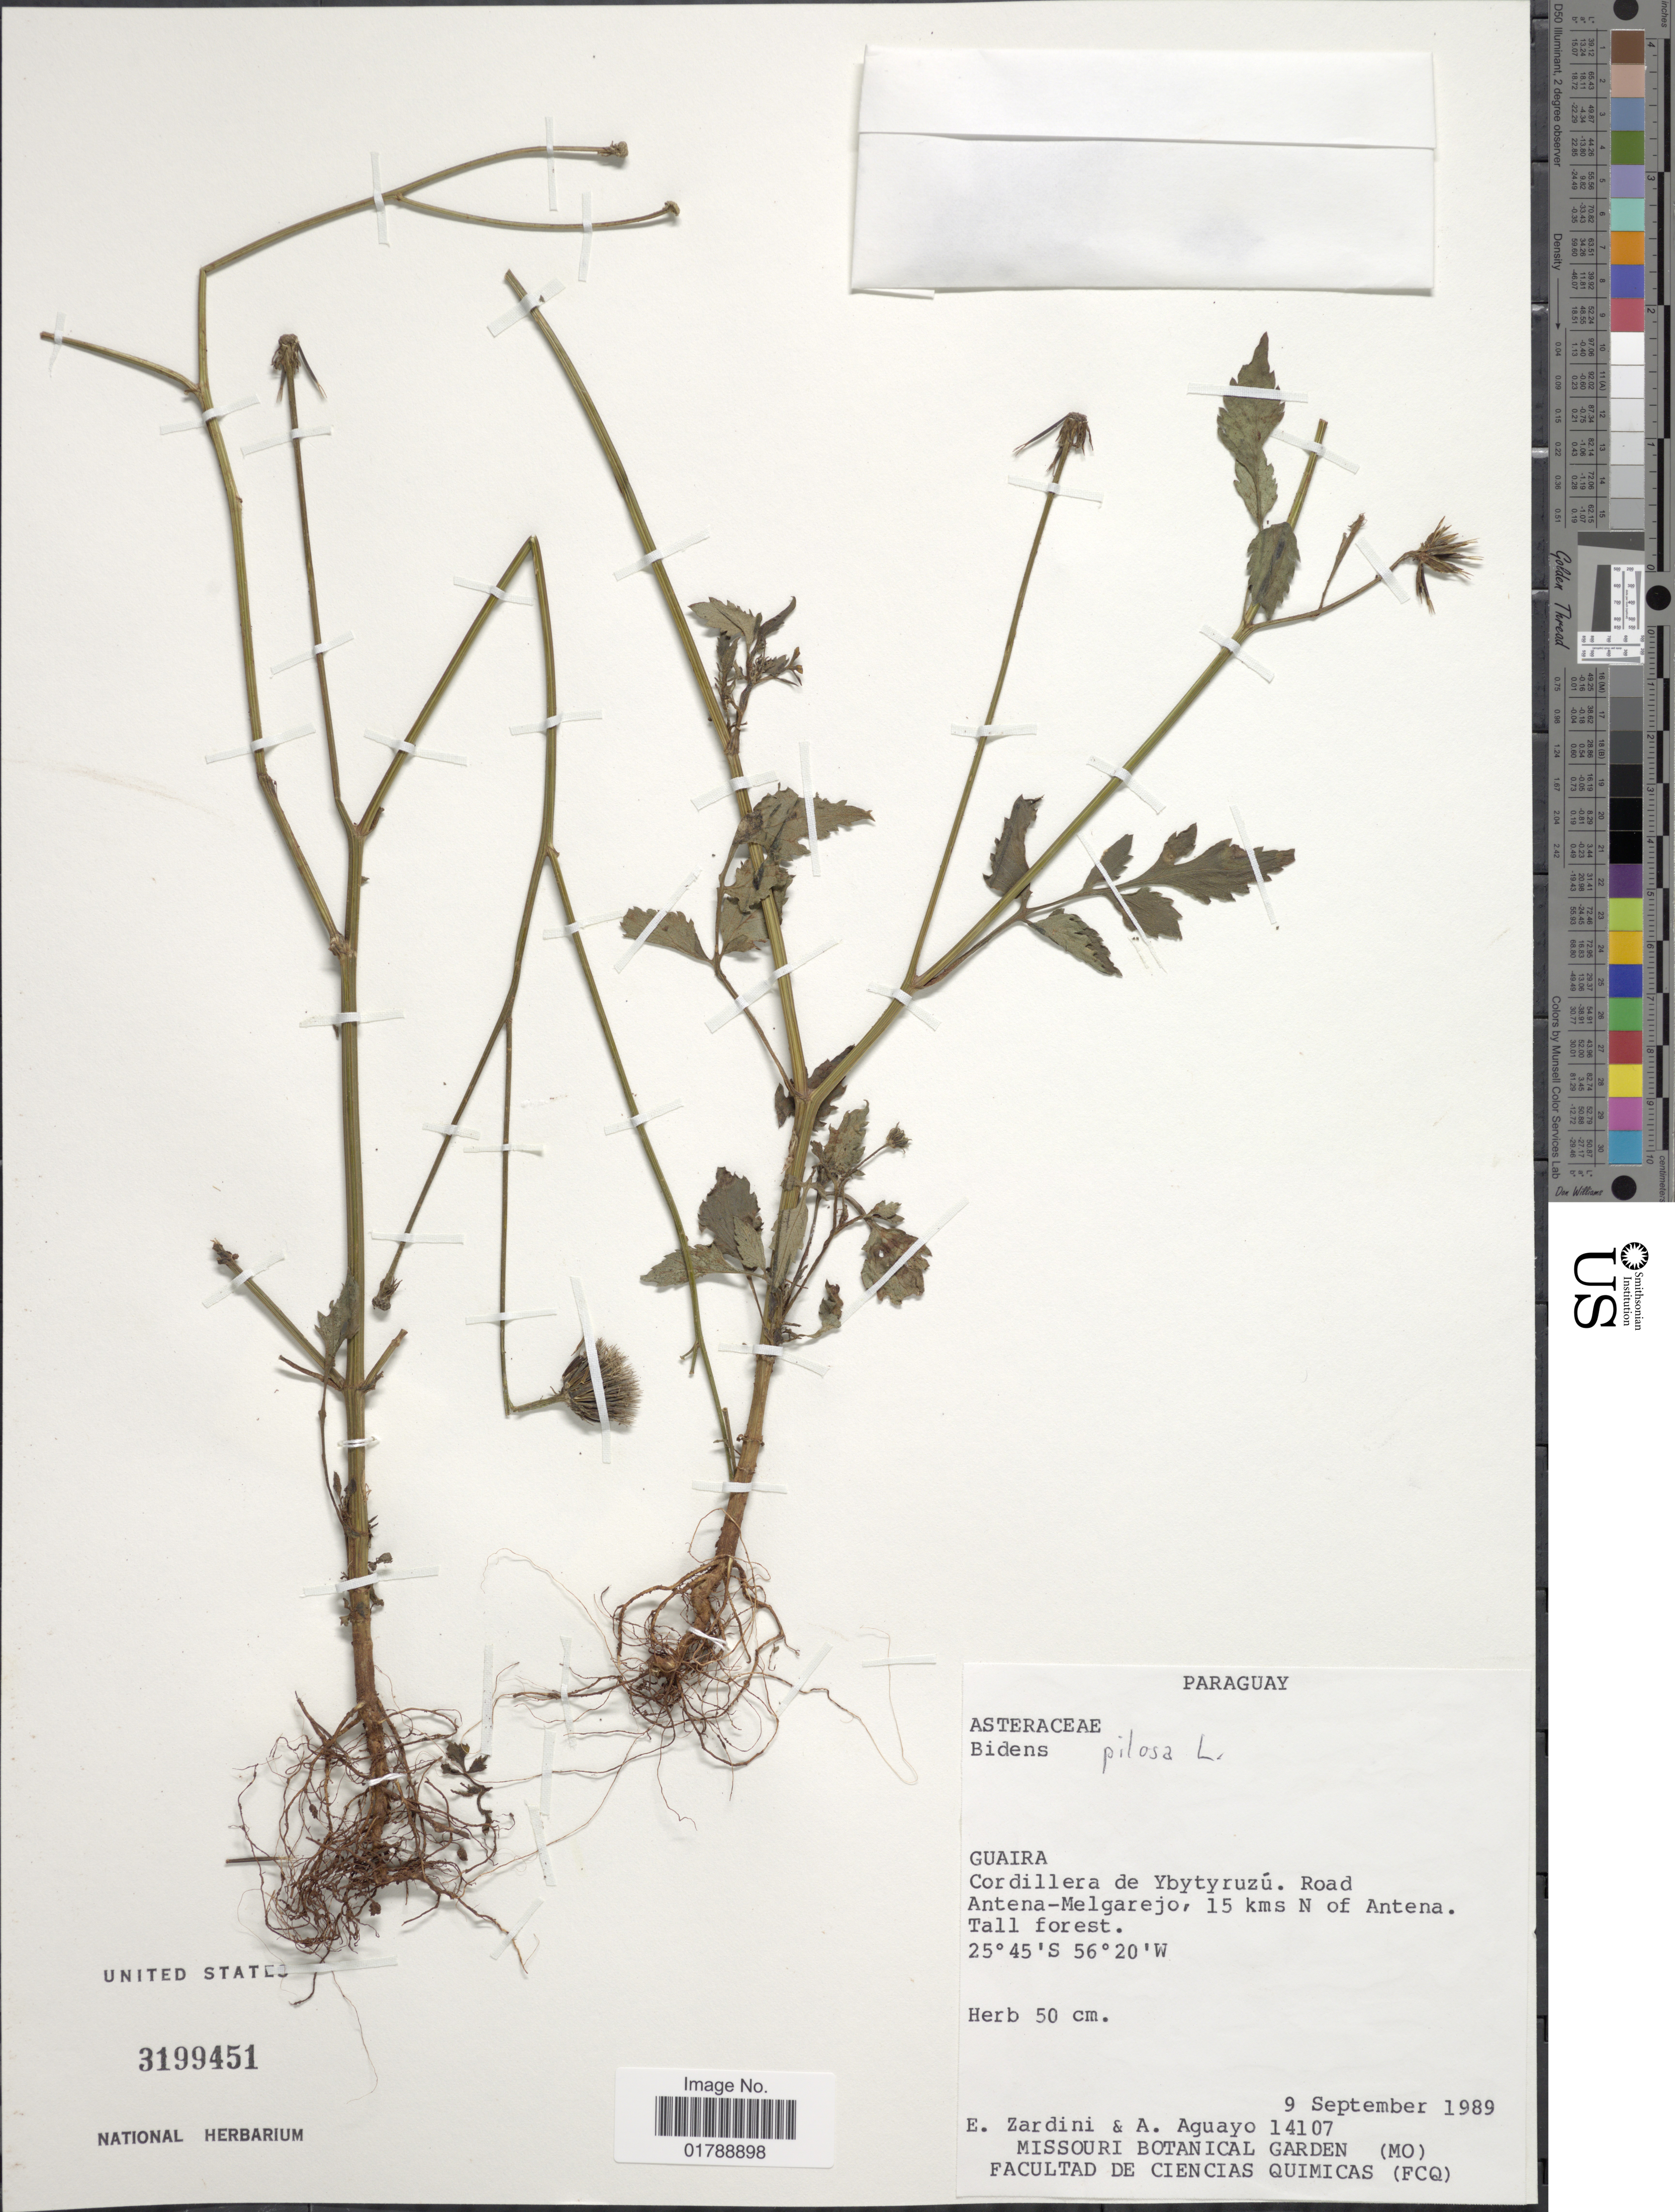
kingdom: Plantae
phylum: Tracheophyta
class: Magnoliopsida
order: Asterales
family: Asteraceae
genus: Bidens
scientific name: Bidens pilosa var. radiata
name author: (Sch. Bip.) J.A. Schmidt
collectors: E. M. Zardini & A. Aguayo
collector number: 14107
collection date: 1989-09-09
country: Paraguay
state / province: Guaira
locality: Cordillera de Ybytyruzú. Road Antena-Melgarejo, 15 kms N of Antena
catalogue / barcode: US 3199451